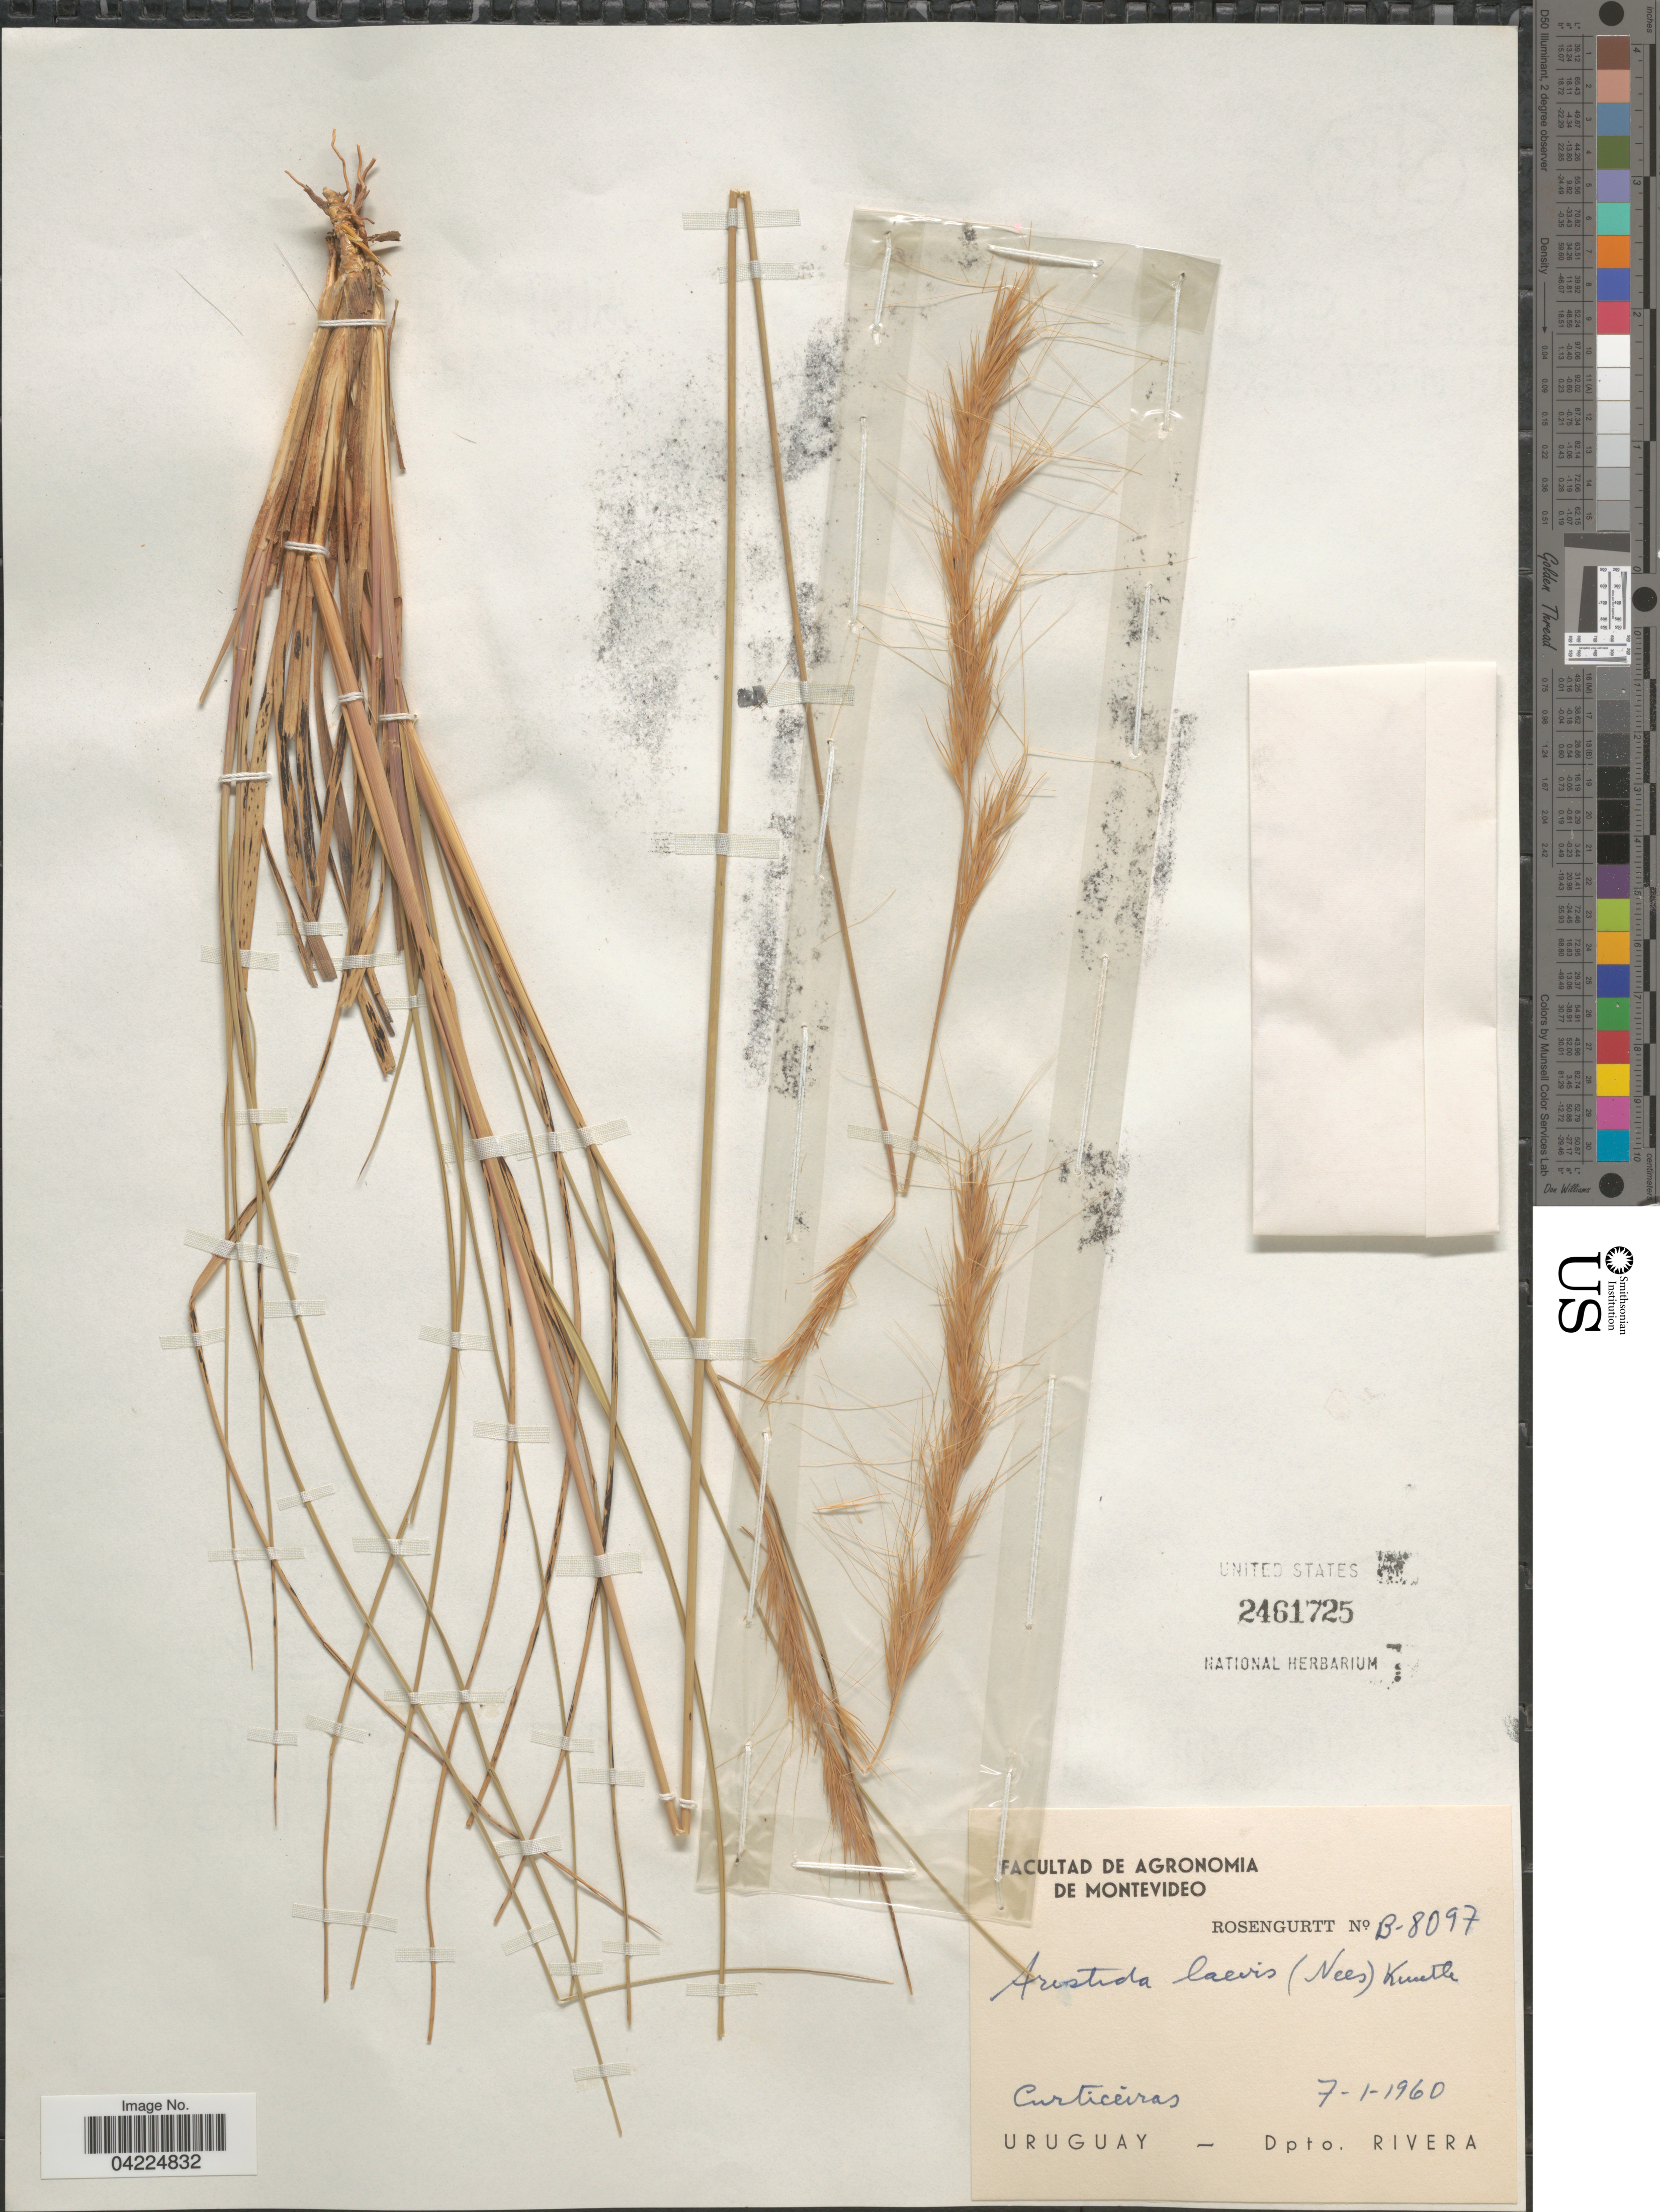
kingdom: Plantae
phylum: Tracheophyta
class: Liliopsida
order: Poales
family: Poaceae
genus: Aristida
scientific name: Aristida laevis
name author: Kunth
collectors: Rosengurtt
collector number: B-8097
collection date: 1960-01-07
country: Uruguay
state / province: Rivera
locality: Curticeiras. Dpto. Rivera.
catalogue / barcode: US 2461725